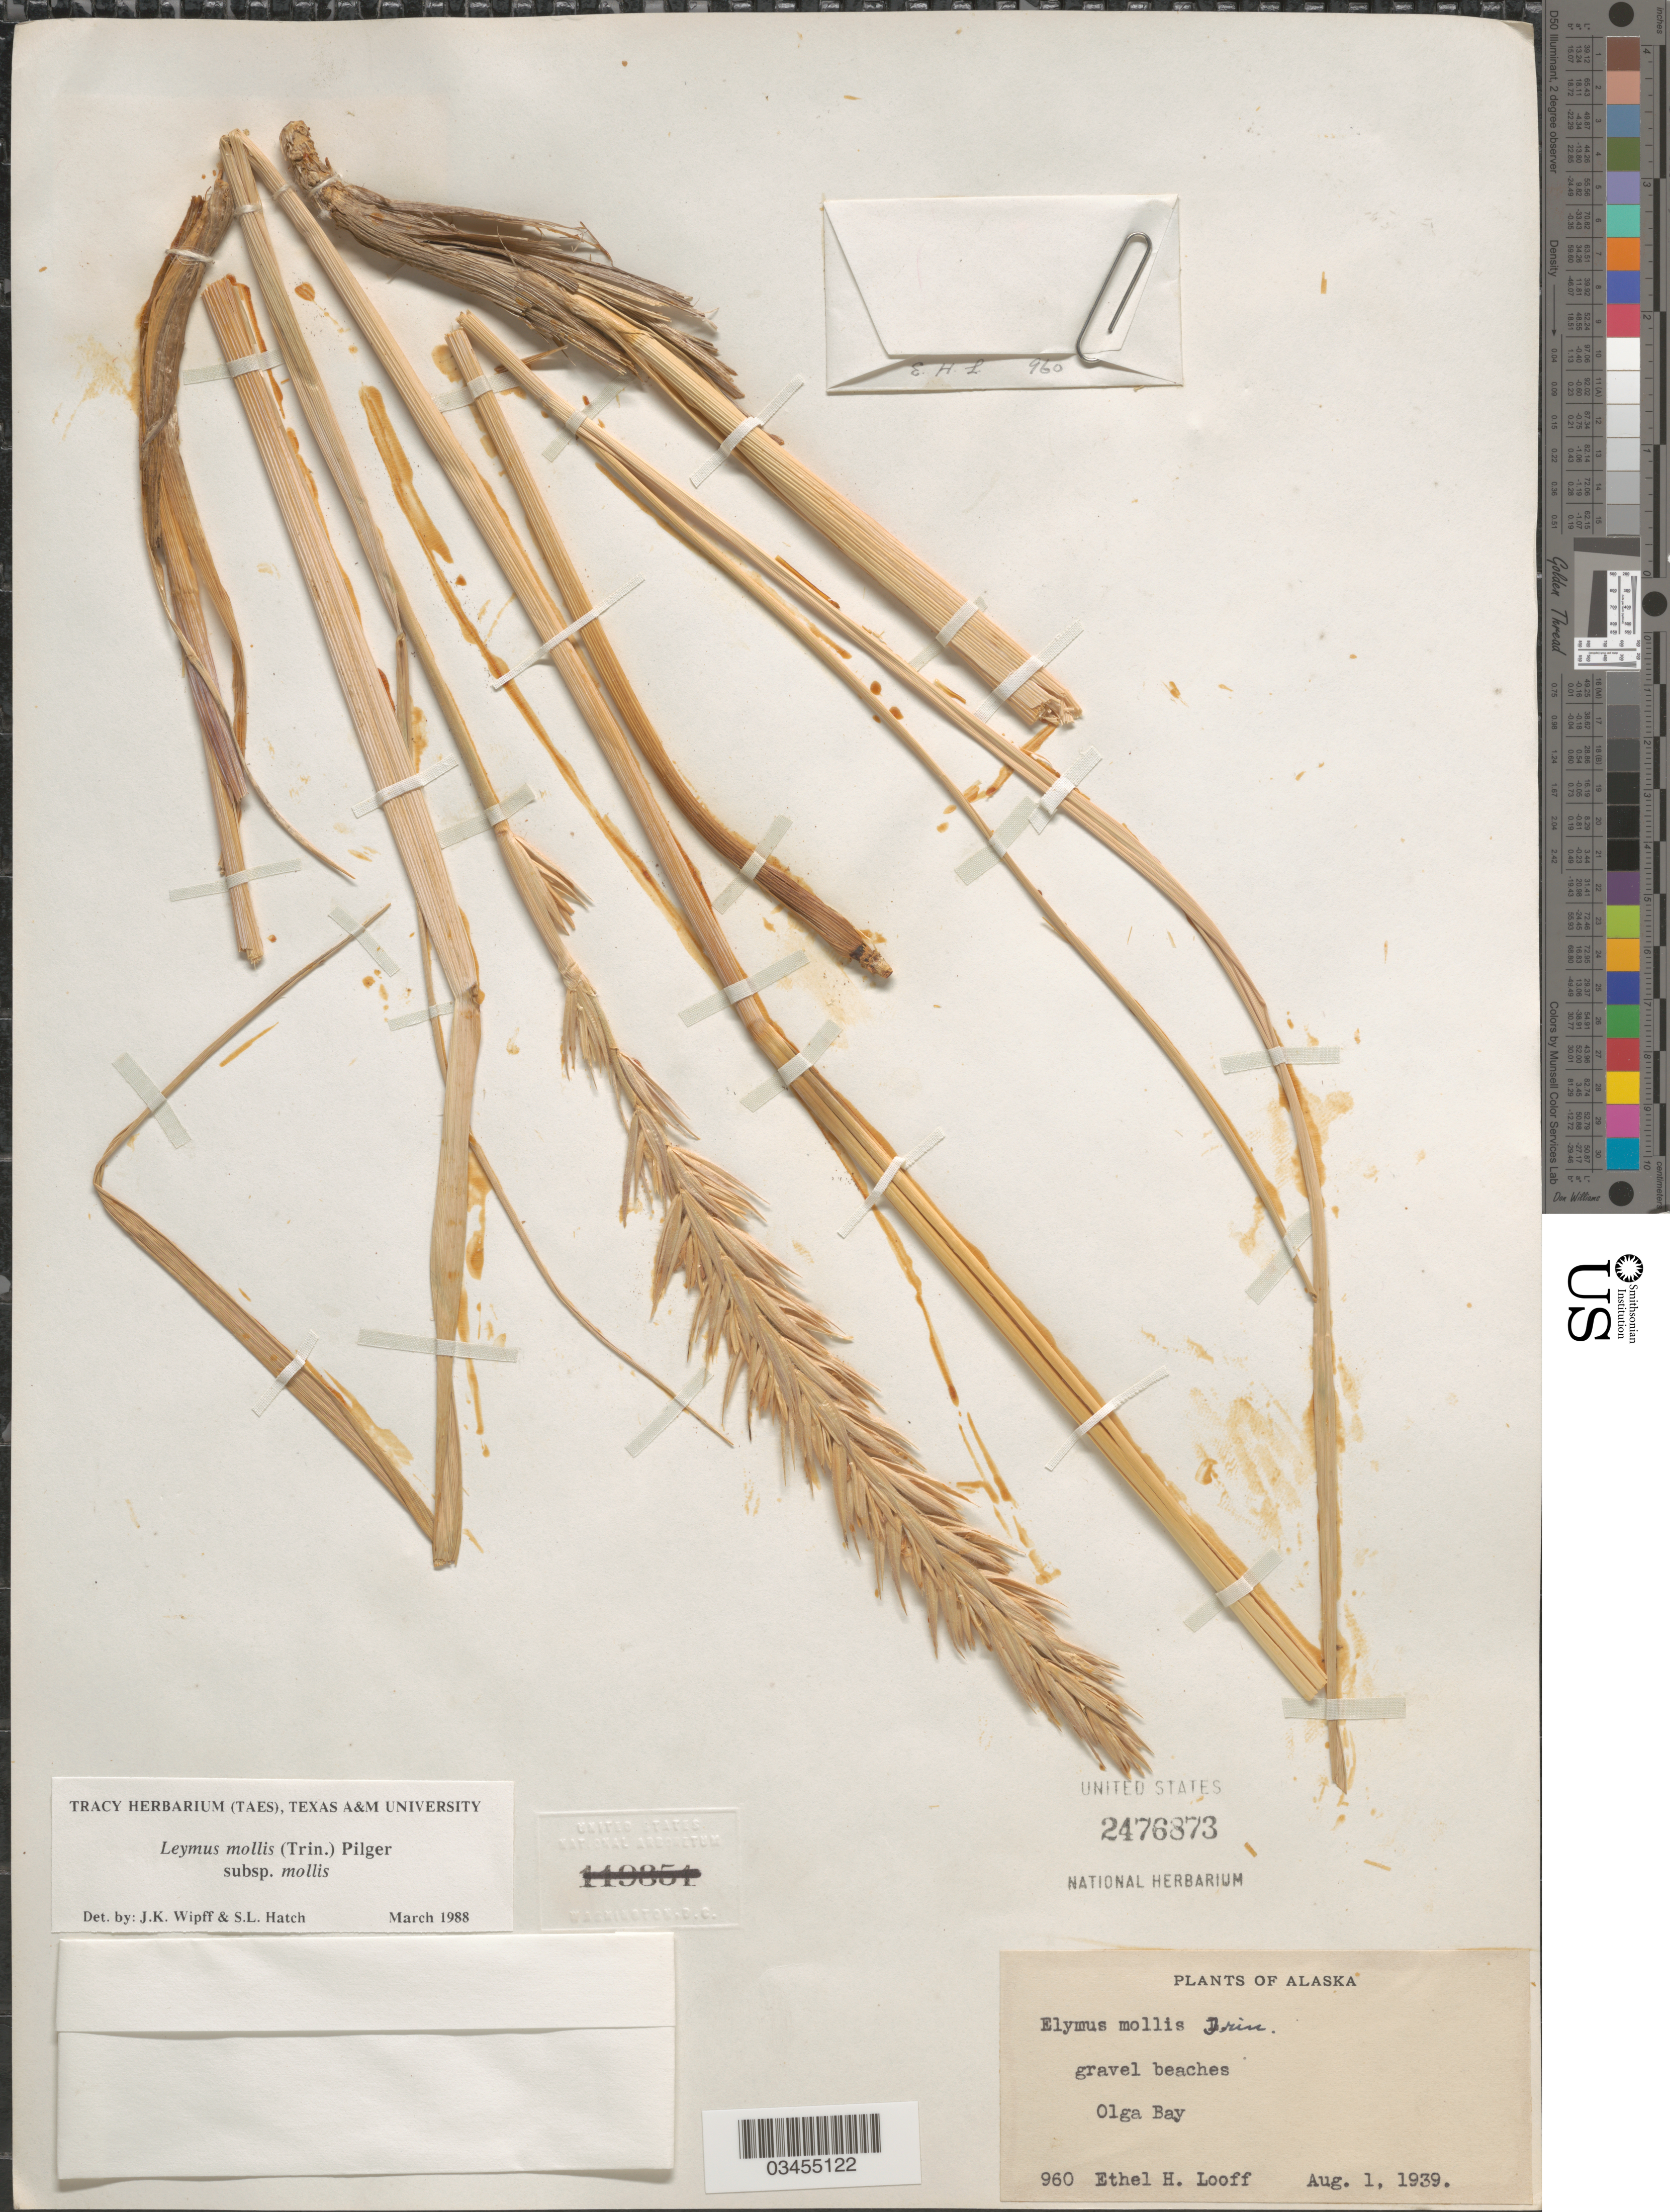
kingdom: Plantae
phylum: Tracheophyta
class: Liliopsida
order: Poales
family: Poaceae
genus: Leymus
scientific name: Leymus mollis subsp. mollis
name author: (Trin.) Pilg.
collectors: E. Looff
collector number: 960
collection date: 1939-08-01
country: United States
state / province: Alaska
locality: Gravel beaches. Olga Bay.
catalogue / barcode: US 2476873